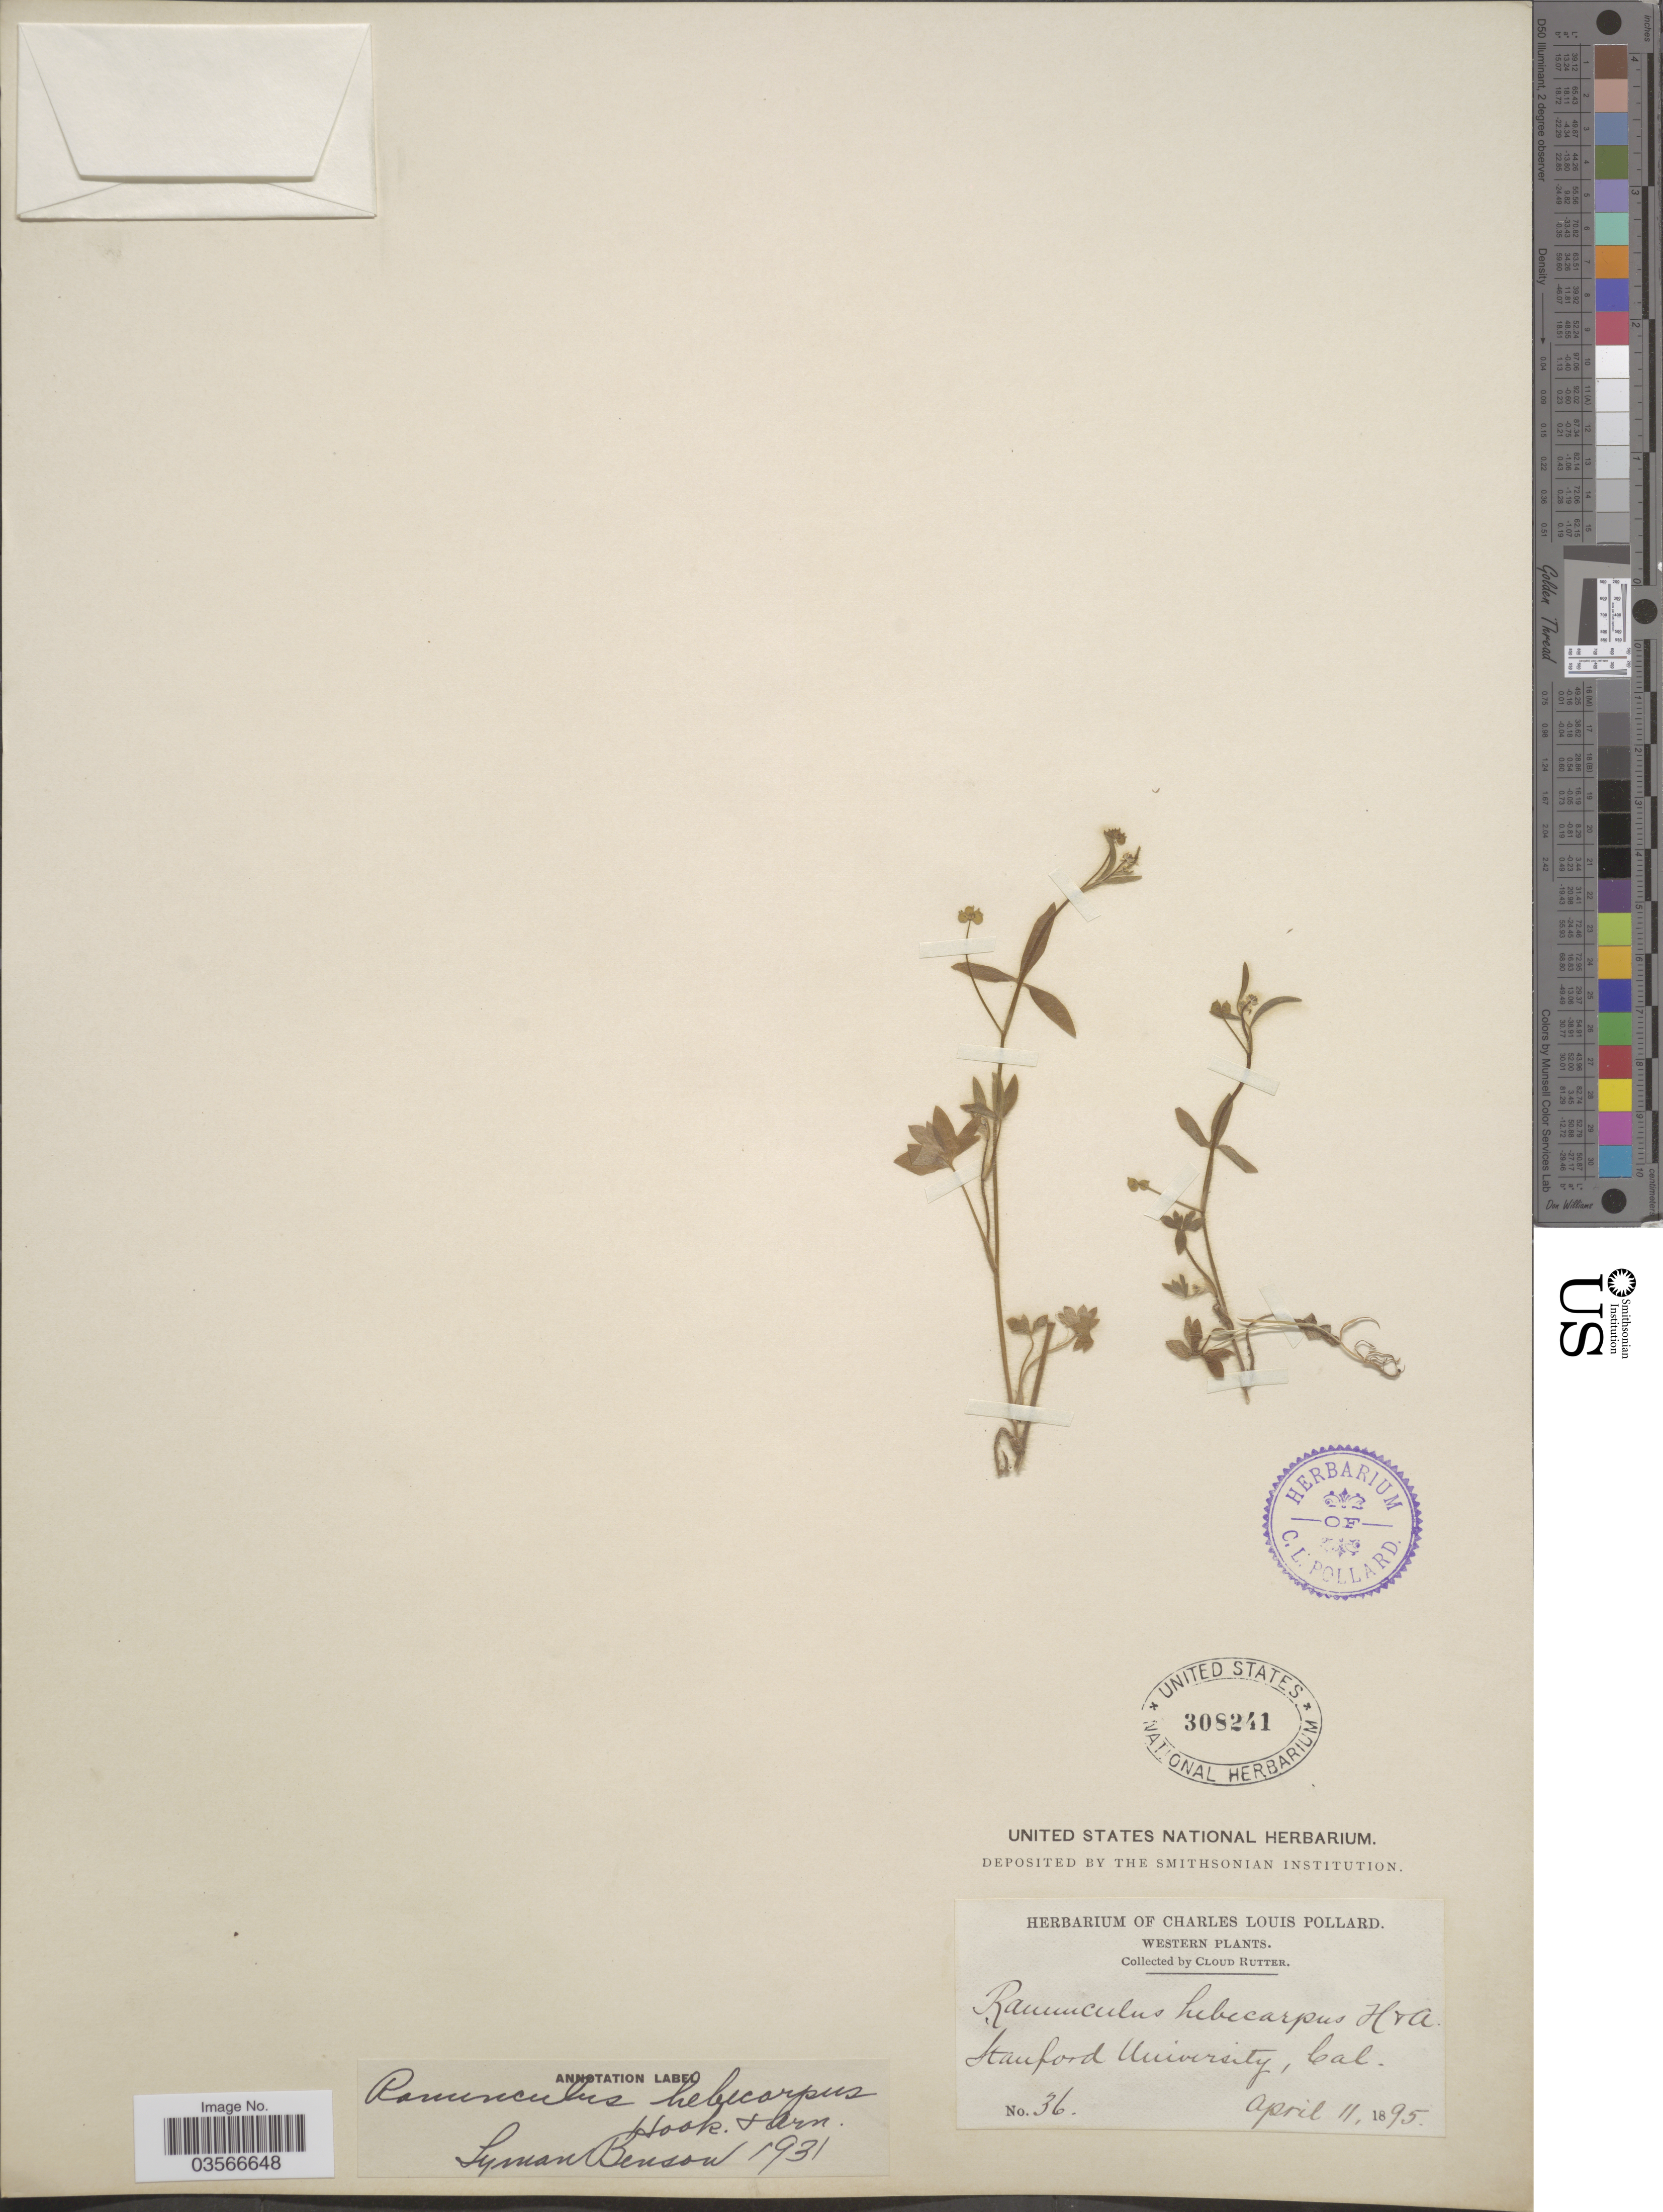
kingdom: Plantae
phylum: Tracheophyta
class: Magnoliopsida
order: Ranunculales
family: Ranunculaceae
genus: Ranunculus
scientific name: Ranunculus hebecarpus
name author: Hook. & Arn.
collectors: C. Rutter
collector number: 36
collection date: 1895-04-11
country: United States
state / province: California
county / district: Santa Clara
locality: Western. Stanford University.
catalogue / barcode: US 308241